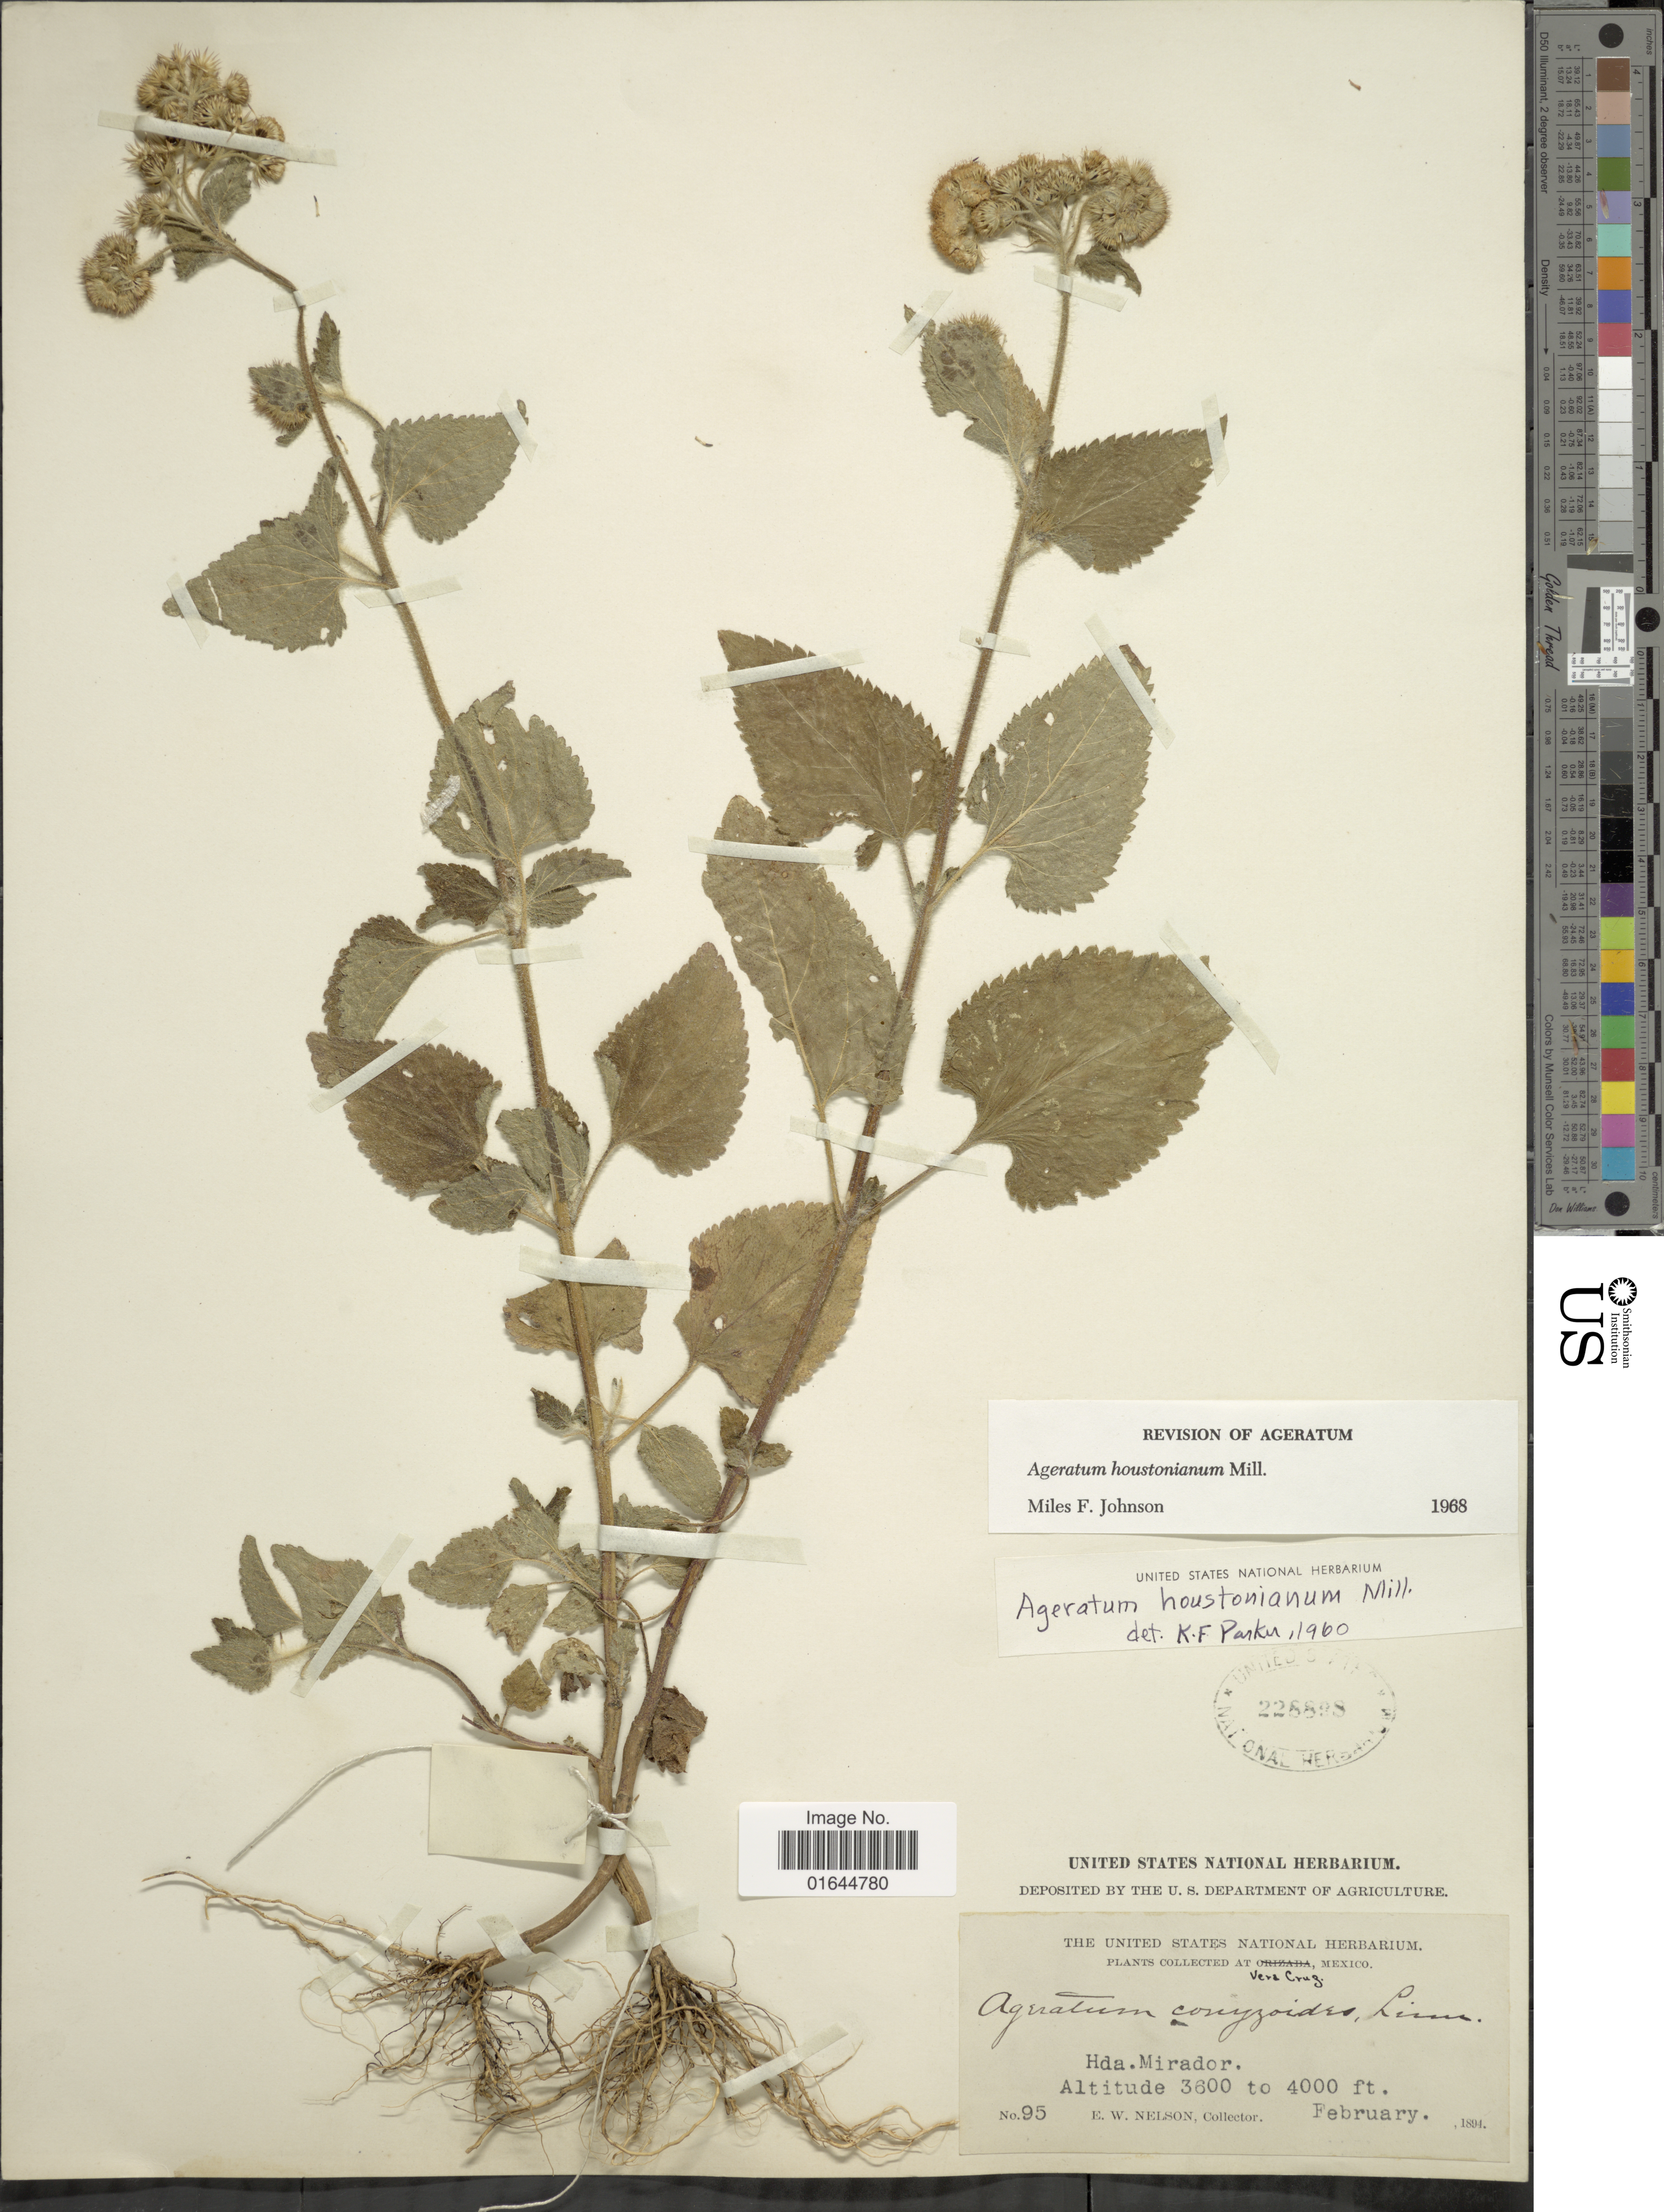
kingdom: Plantae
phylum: Tracheophyta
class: Magnoliopsida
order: Asterales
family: Asteraceae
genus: Ageratum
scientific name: Ageratum houstonianum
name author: Mill.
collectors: E. W. Nelson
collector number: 95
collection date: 1894-02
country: Mexico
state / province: Veracruz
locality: Mexico, Vera Cruz, Hda. Mirador.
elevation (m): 1097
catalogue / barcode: US 228828